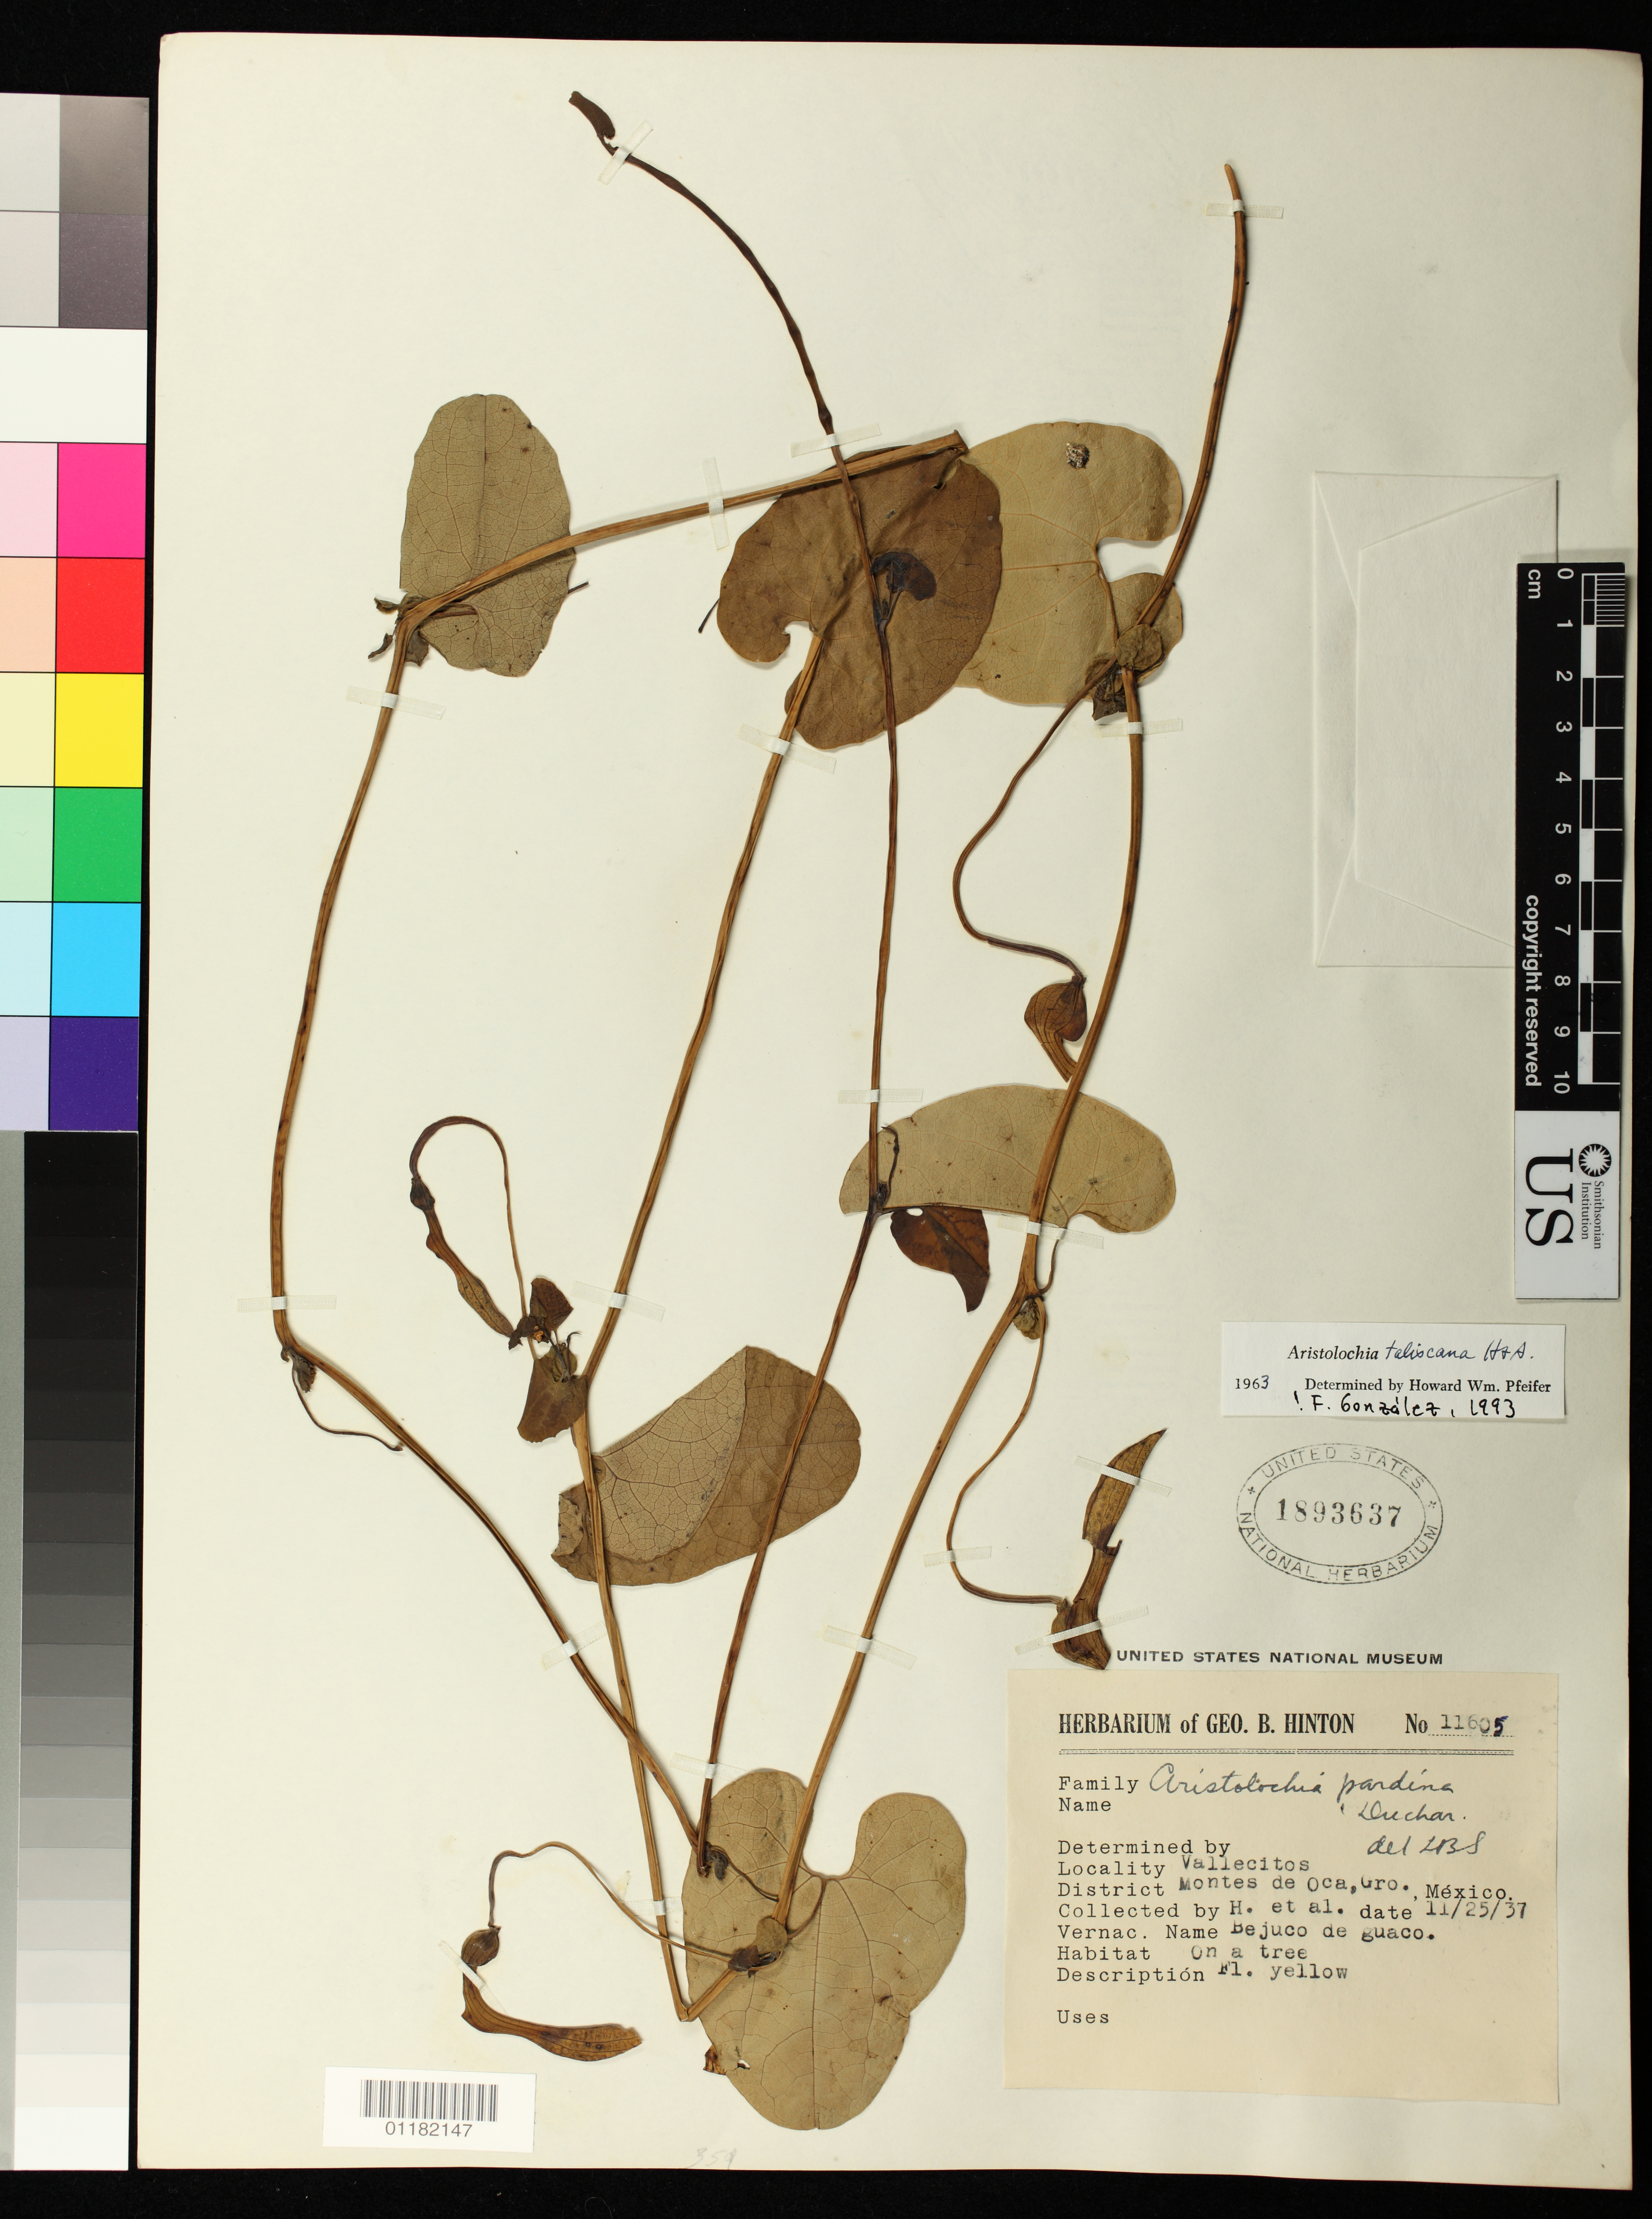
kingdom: Plantae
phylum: Tracheophyta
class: Magnoliopsida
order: Piperales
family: Aristolochiaceae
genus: Aristolochia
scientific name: Aristolochia taliscana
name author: Hook. & Arn.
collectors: G. B. Hinton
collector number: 11605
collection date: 1937-11-25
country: Mexico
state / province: Guerrero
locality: Vallecitos, Montes de Oca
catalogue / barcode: US 1893637